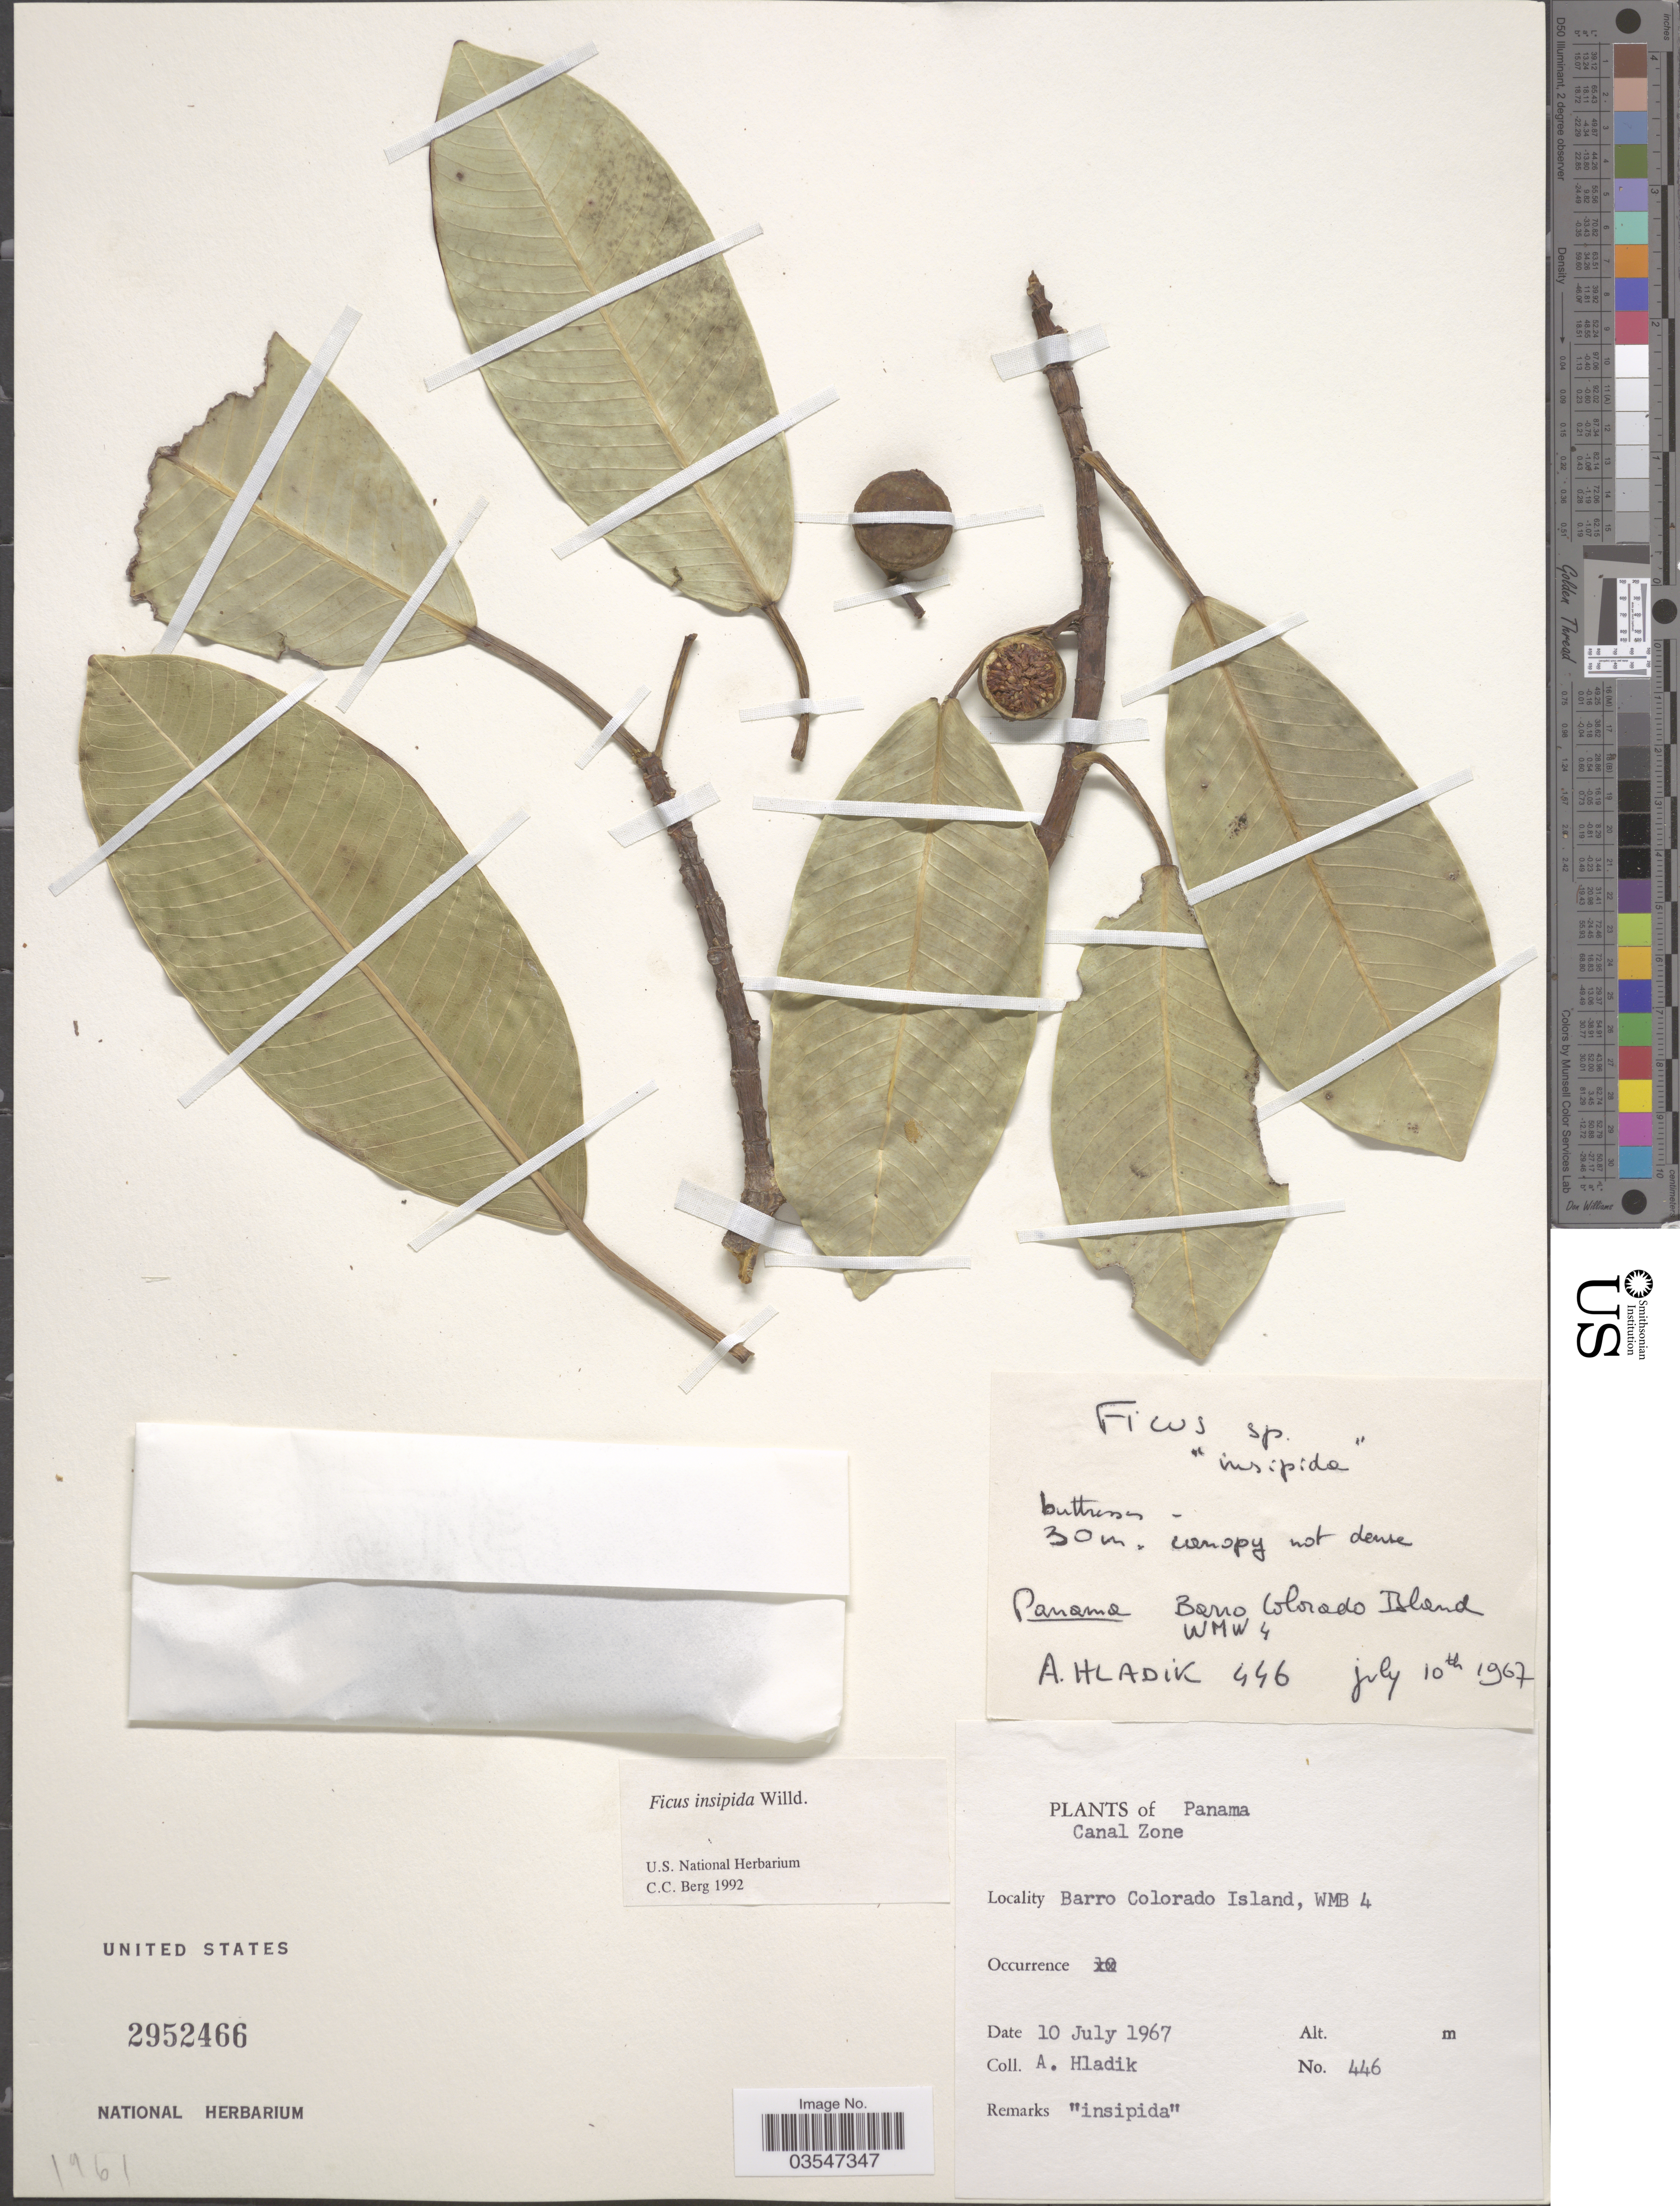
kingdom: Plantae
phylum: Tracheophyta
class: Magnoliopsida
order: Rosales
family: Moraceae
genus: Ficus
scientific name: Ficus insipida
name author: Willd.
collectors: A. Hladik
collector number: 446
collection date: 1967-07-10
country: Panama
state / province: Panamá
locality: Canal Zone. Barro Colorado Island, WMB 4.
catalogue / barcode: US 2952466